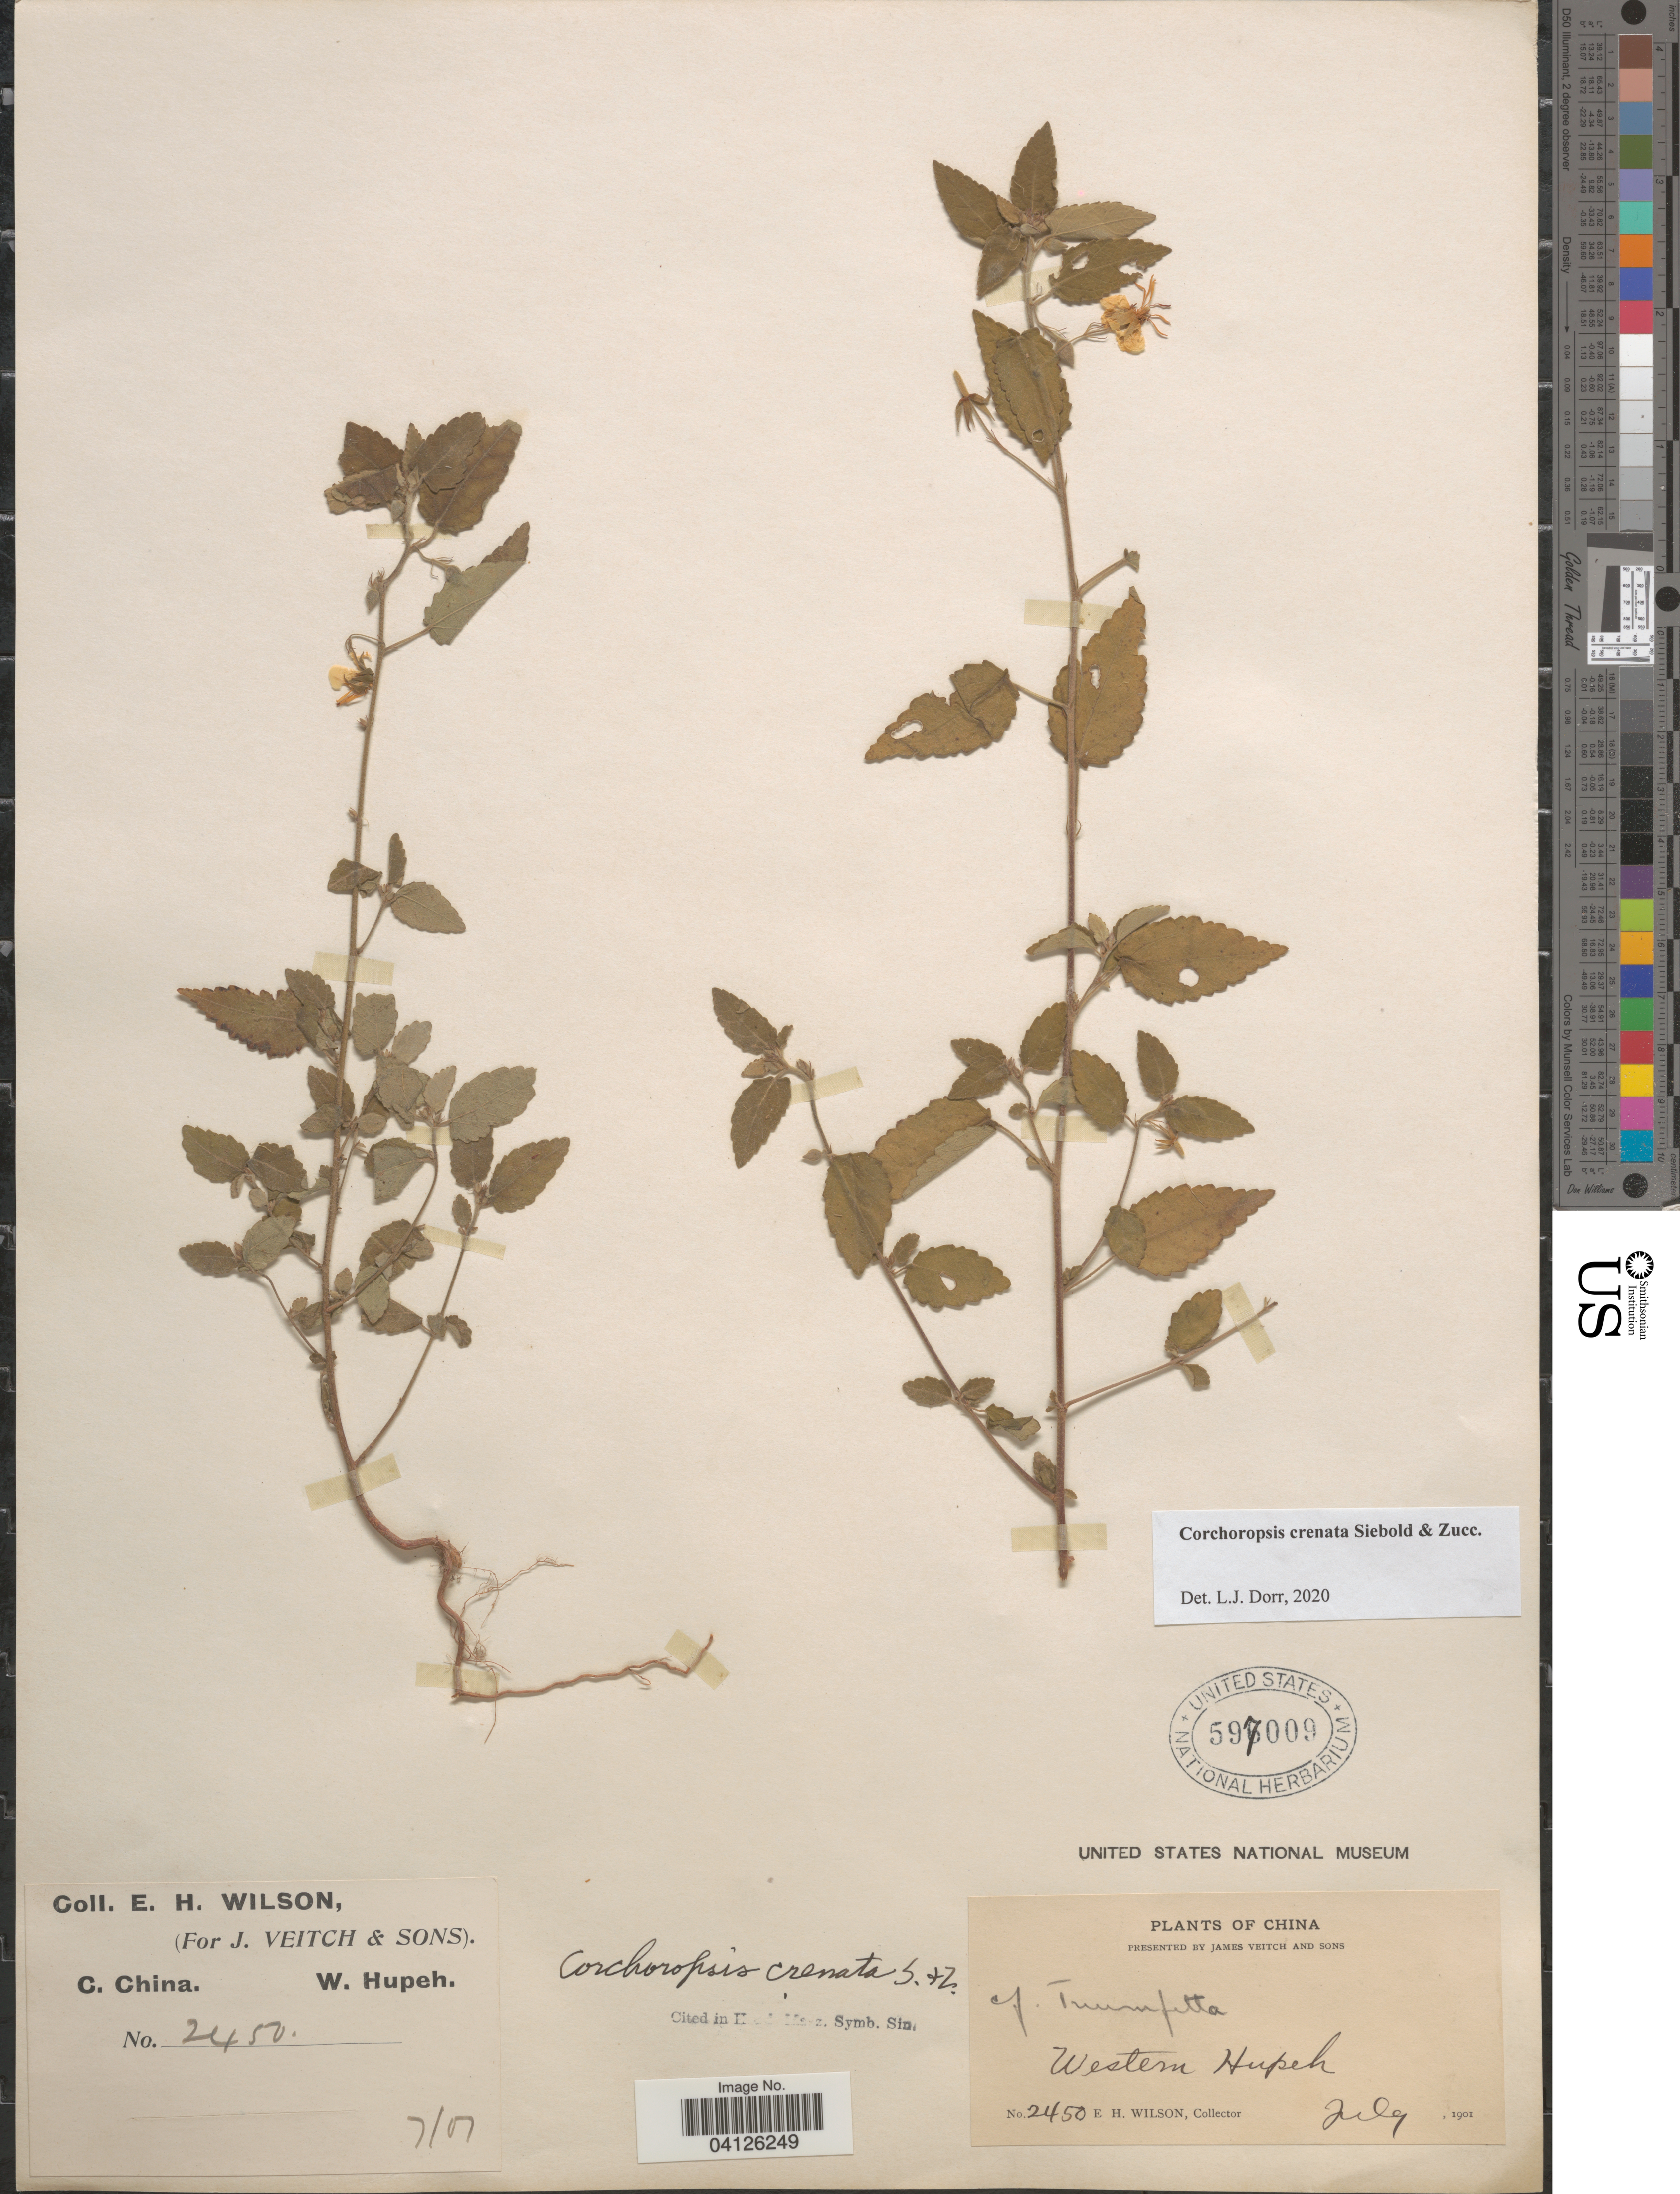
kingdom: Plantae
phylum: Tracheophyta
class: Magnoliopsida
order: Malvales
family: Malvaceae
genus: Corchoropsis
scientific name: Corchoropsis crenata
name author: Siebold & Zucc.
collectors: E. Wilson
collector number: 2450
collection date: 1901-07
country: China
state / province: Hubei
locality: C. China. W. Hupeh.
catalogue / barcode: US 597009